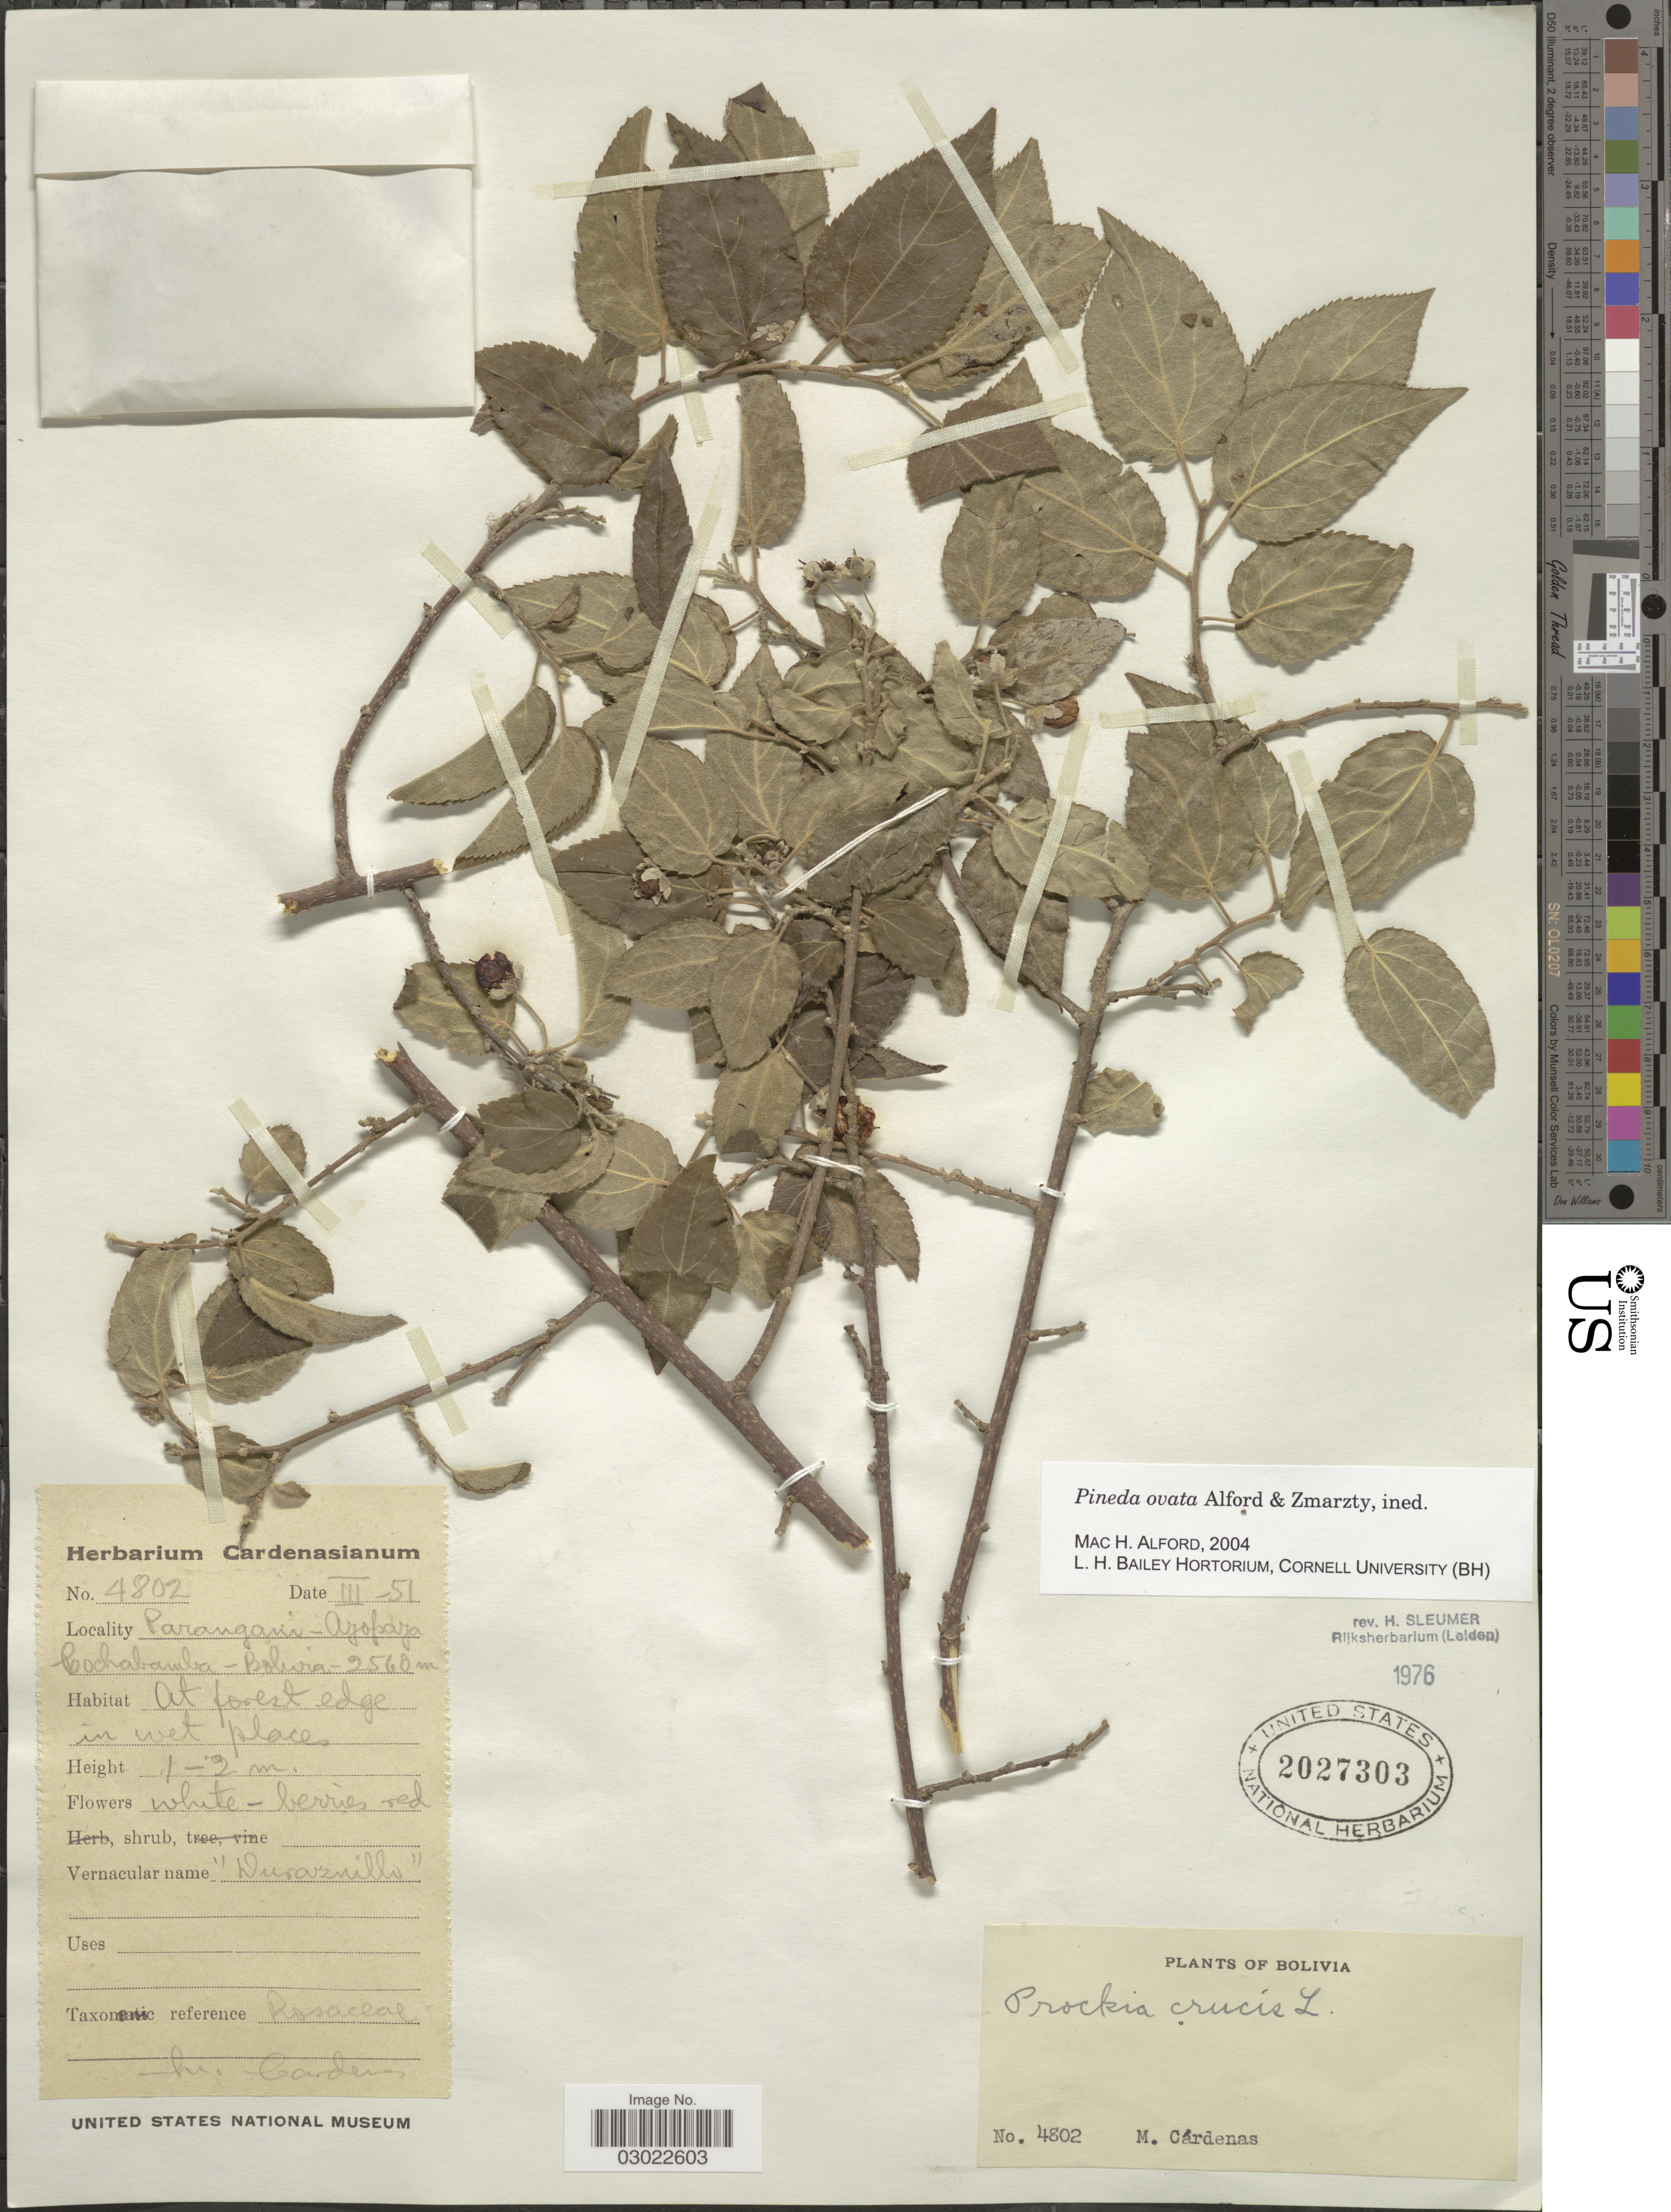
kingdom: Plantae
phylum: Tracheophyta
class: Magnoliopsida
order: Malpighiales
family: Salicaceae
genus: Pineda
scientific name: Pineda ovata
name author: M.H. Alford & Zmarzty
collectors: M. Cárdenas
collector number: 4802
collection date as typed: Transcribed d/m/y: /3/51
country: Bolivia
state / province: Cochabamba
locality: Parangani - Ajopaja.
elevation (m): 2560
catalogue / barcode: US 2027303